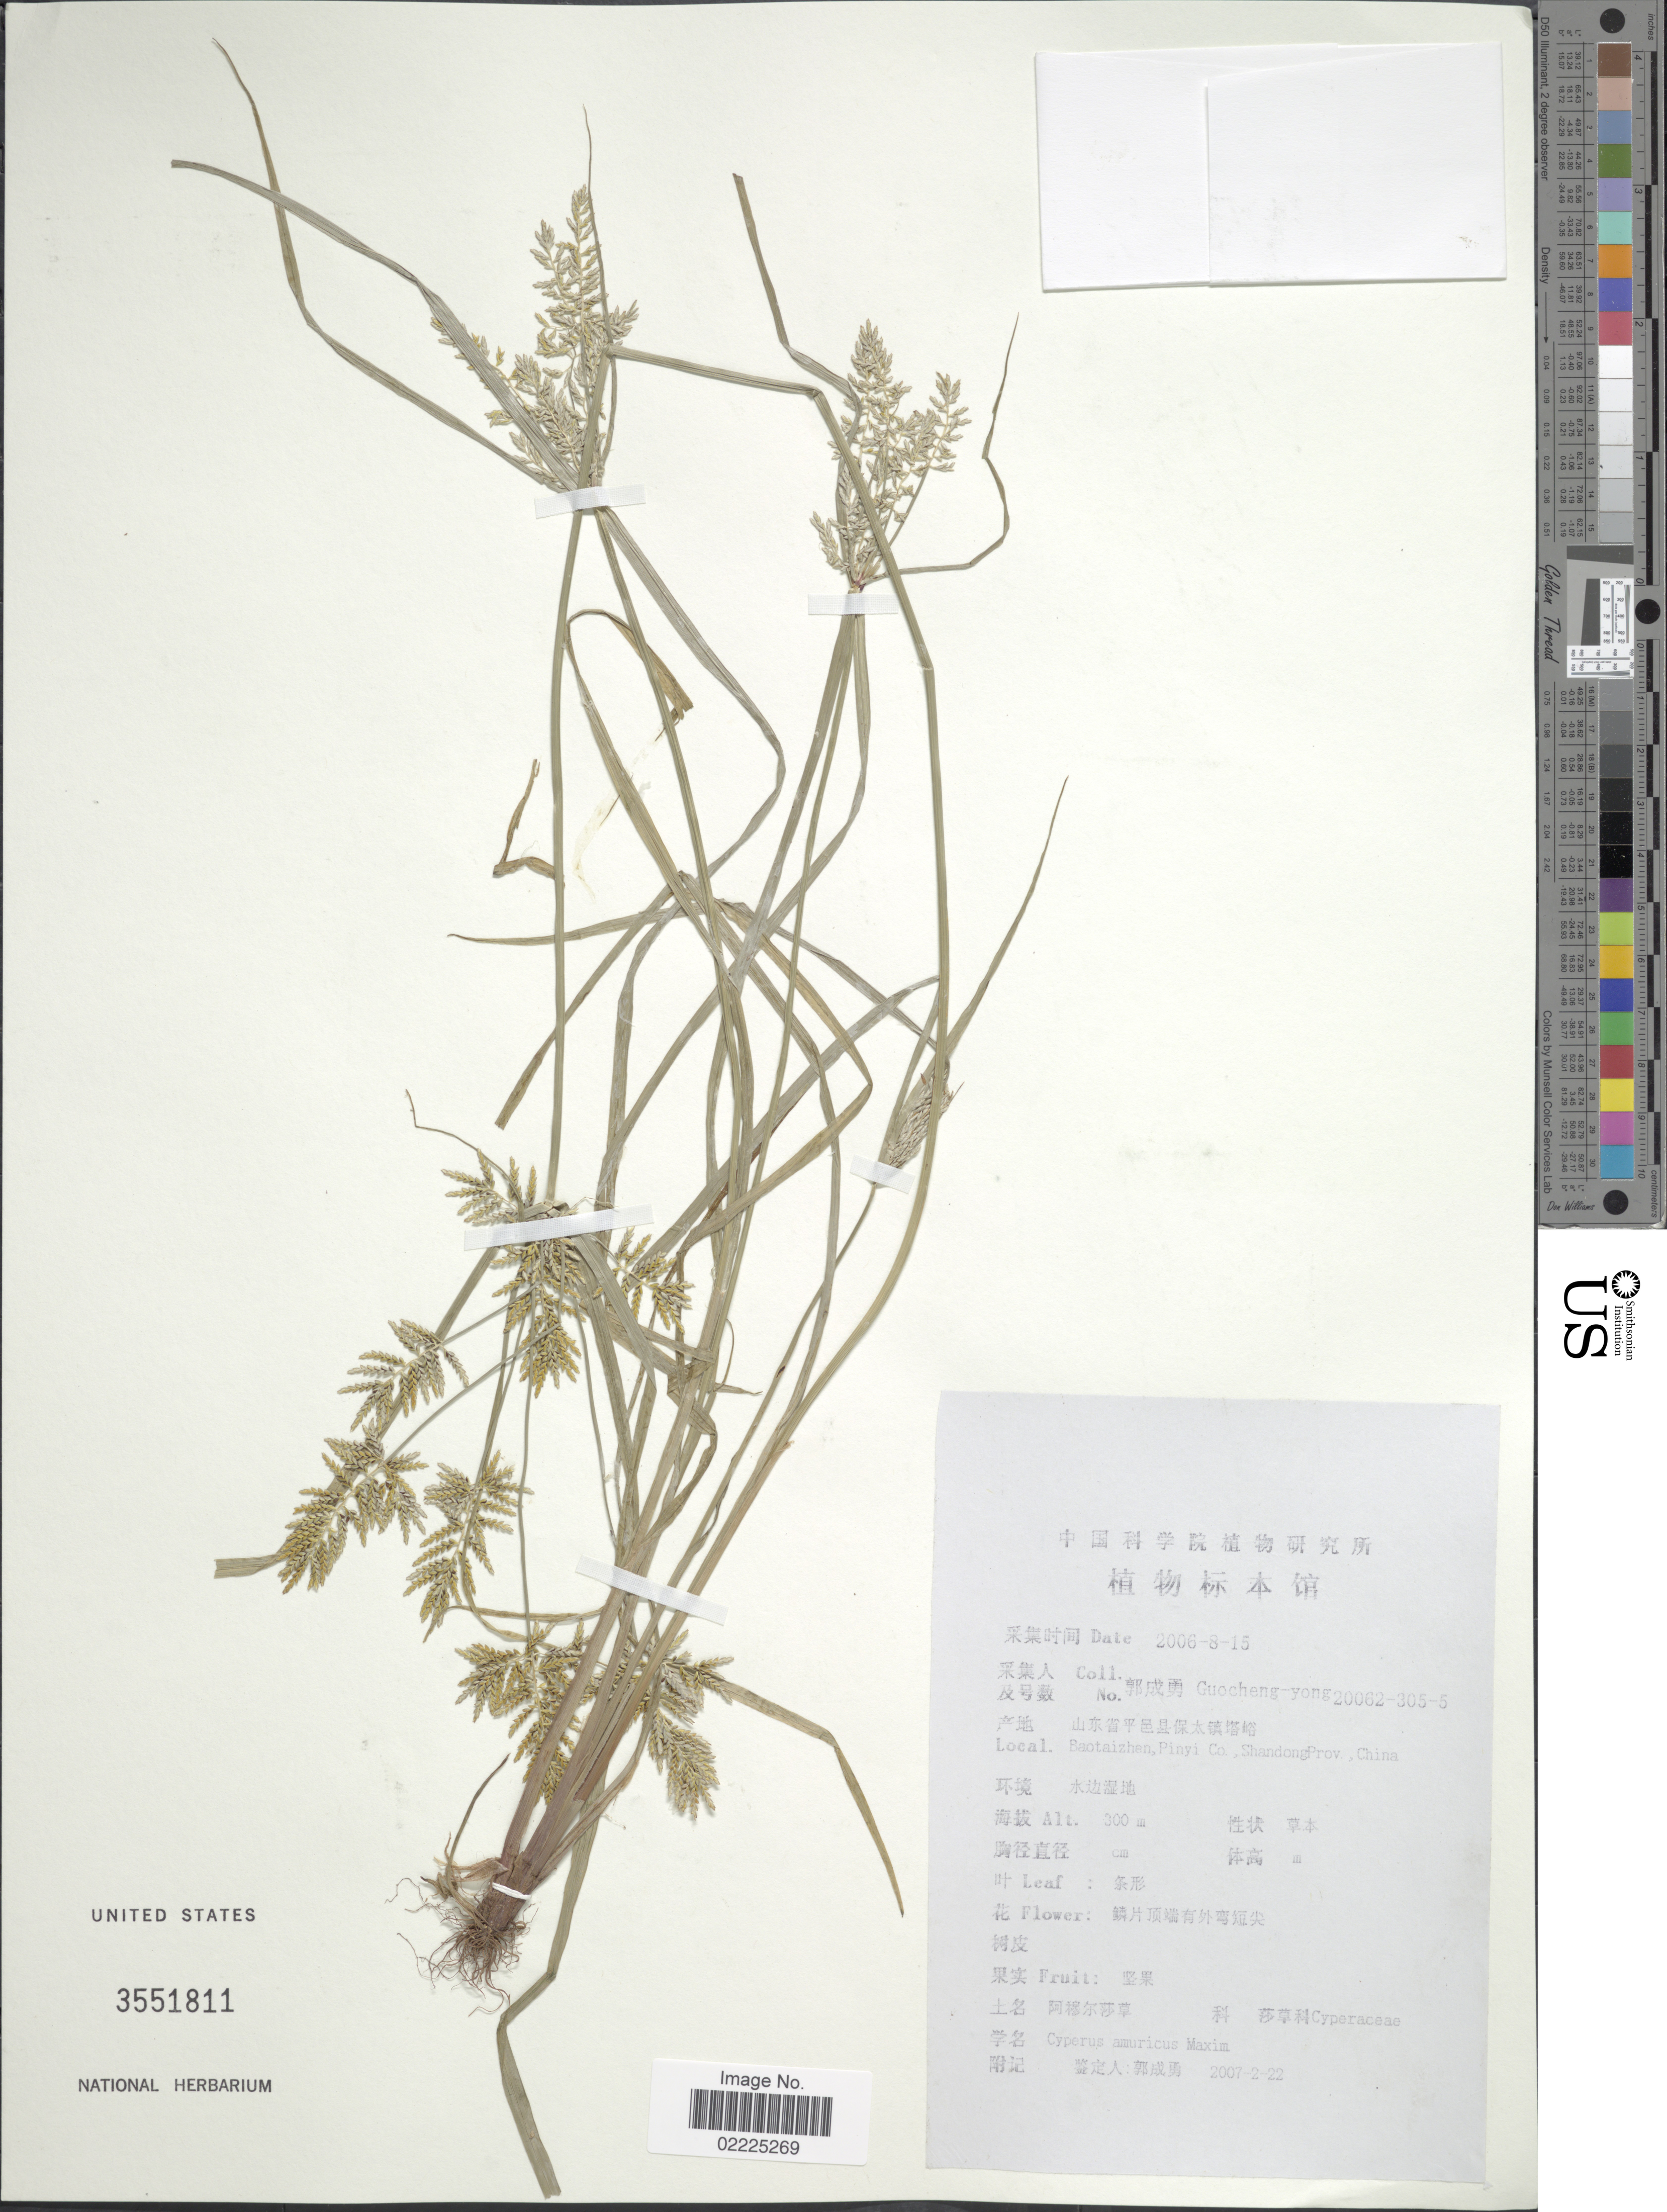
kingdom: Plantae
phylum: Tracheophyta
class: Liliopsida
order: Poales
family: Cyperaceae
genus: Cyperus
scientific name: Cyperus amuricus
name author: Maxim.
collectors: Guo cheng-yong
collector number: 200623055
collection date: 2006-08-15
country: China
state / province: Shandong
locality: Baotaizhen, Pinyi Co.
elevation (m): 300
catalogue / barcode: US 3551811